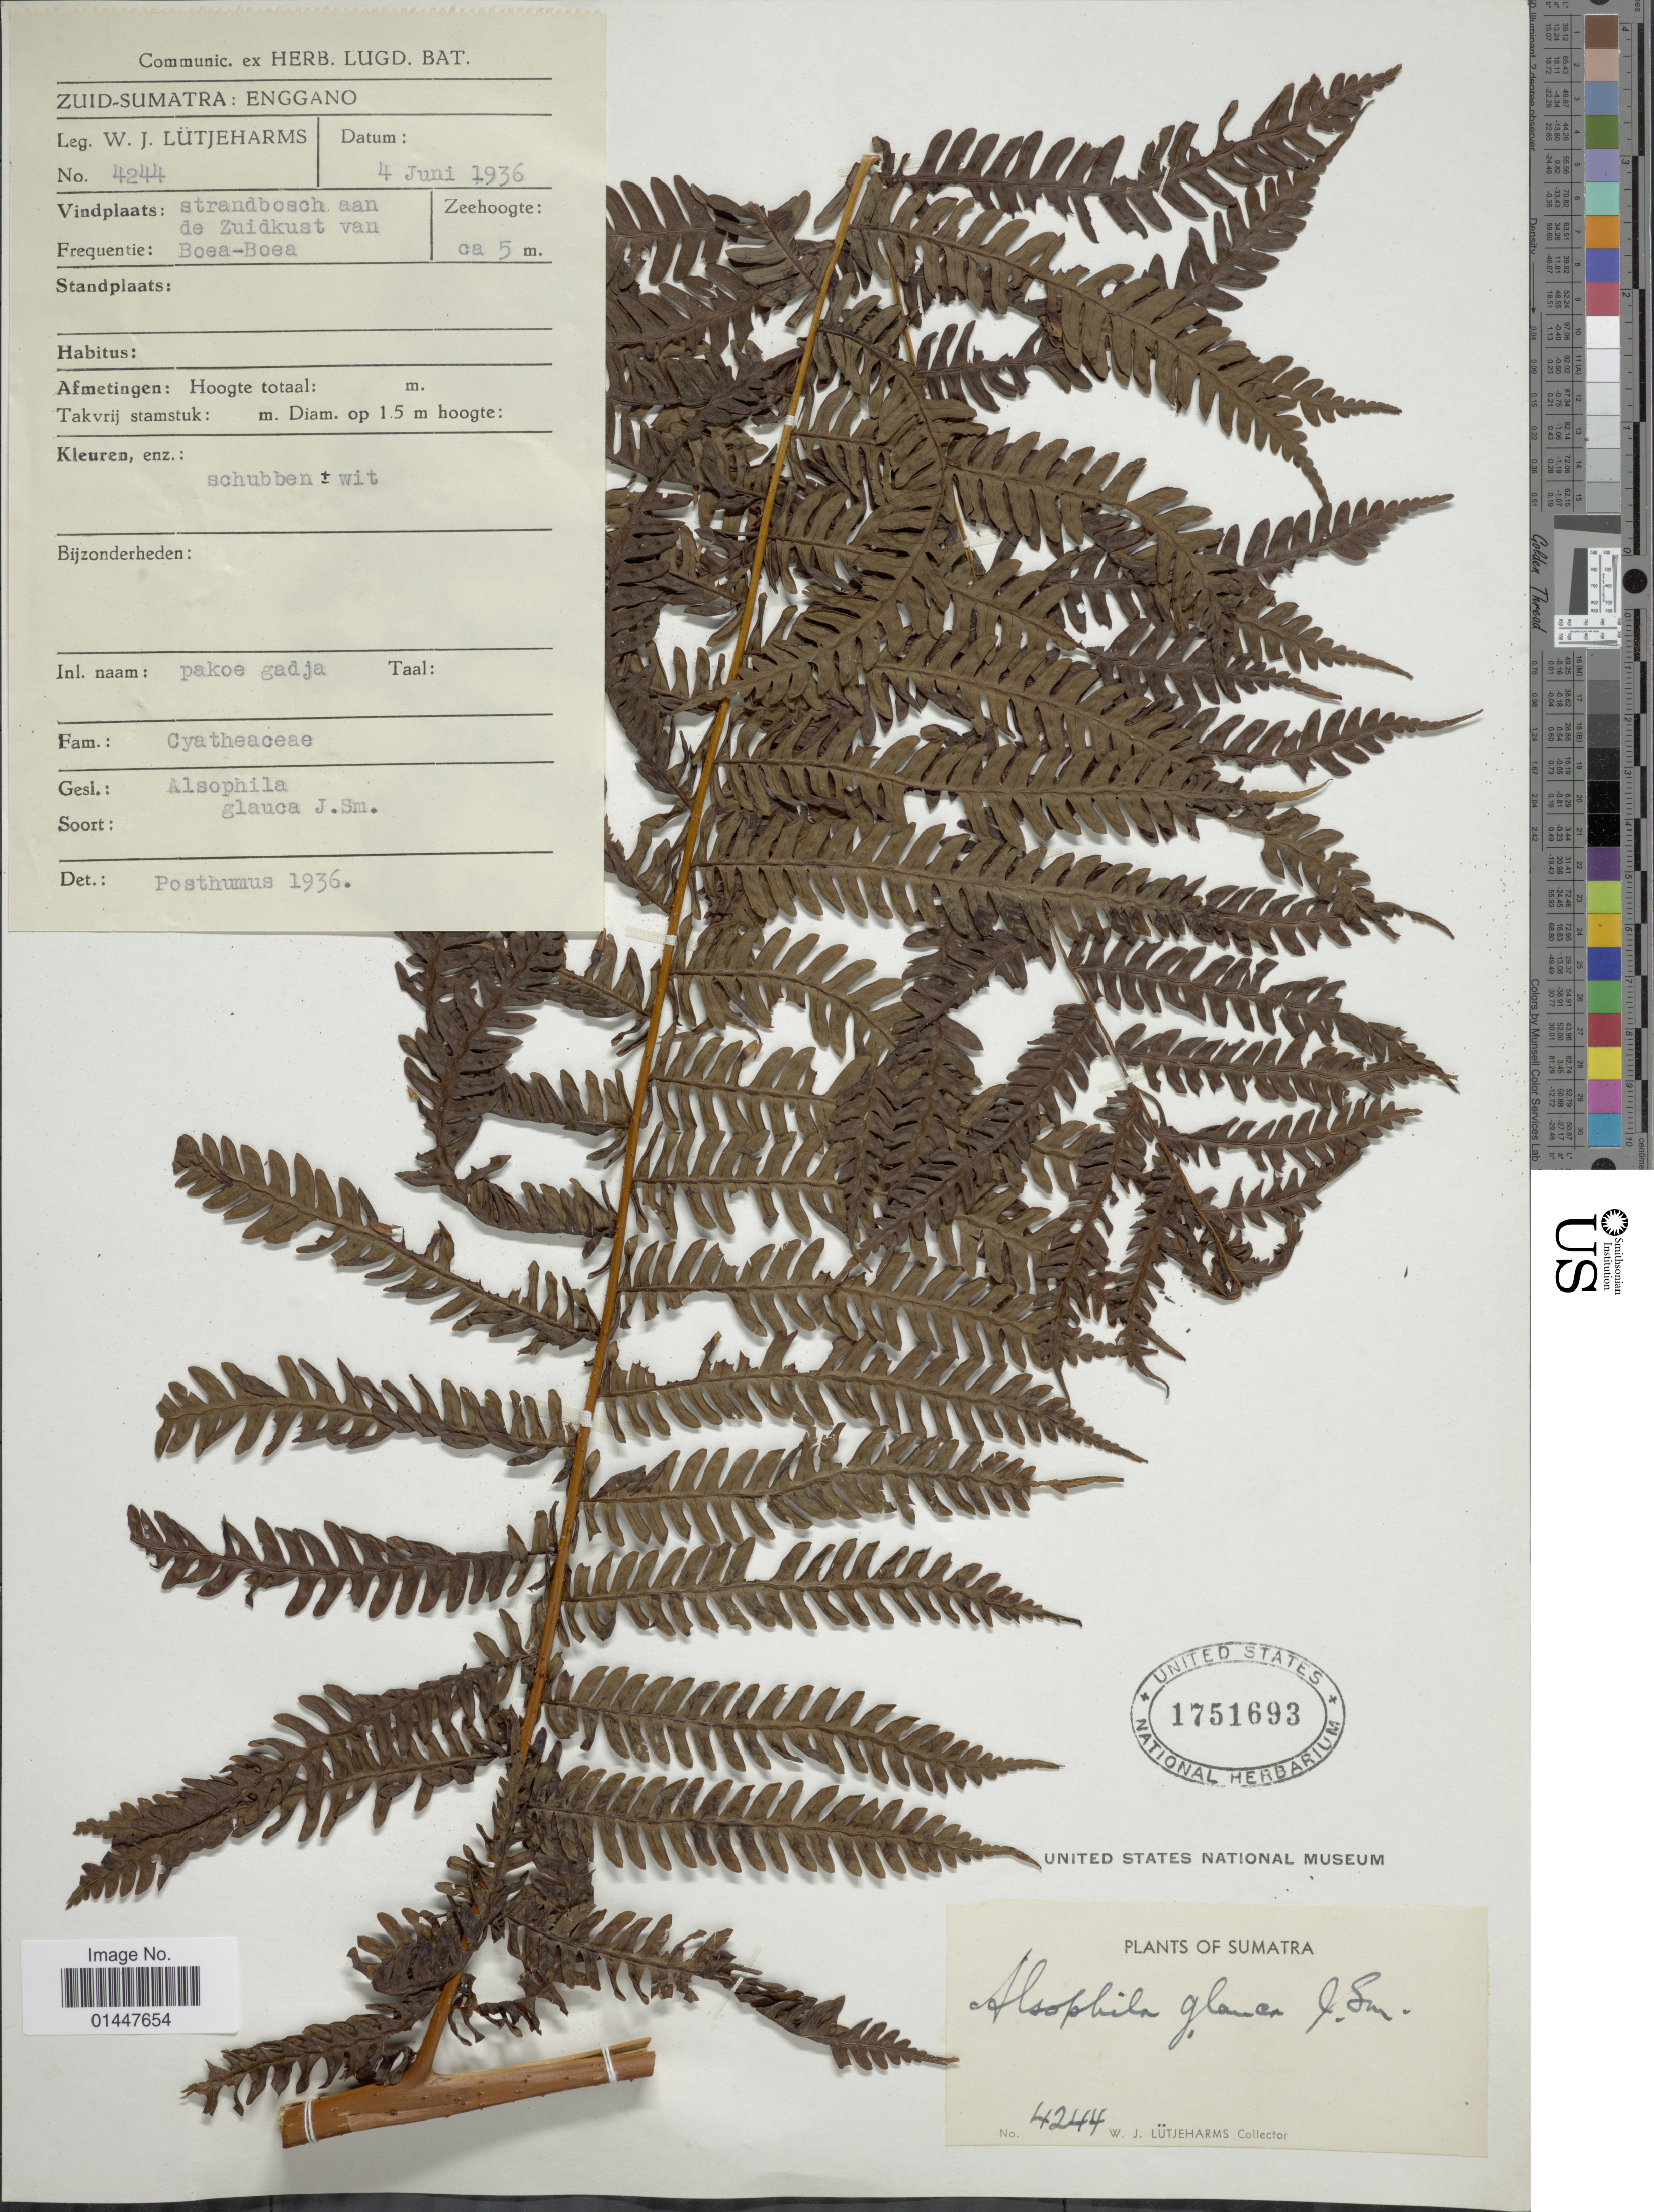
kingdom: Plantae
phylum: Tracheophyta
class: Polypodiopsida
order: Cyatheales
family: Cyatheaceae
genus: Sphaeropteris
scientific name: Sphaeropteris glauca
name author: (Blume) R.M. Tryon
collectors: W. Lütjeharms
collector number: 4244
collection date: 1936-06-04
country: Indonesia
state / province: Sumatra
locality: Zuid-Sumatra: Enggano. strandbosch aan de Zuidkust van Boea-Boea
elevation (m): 5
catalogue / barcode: US 1751693